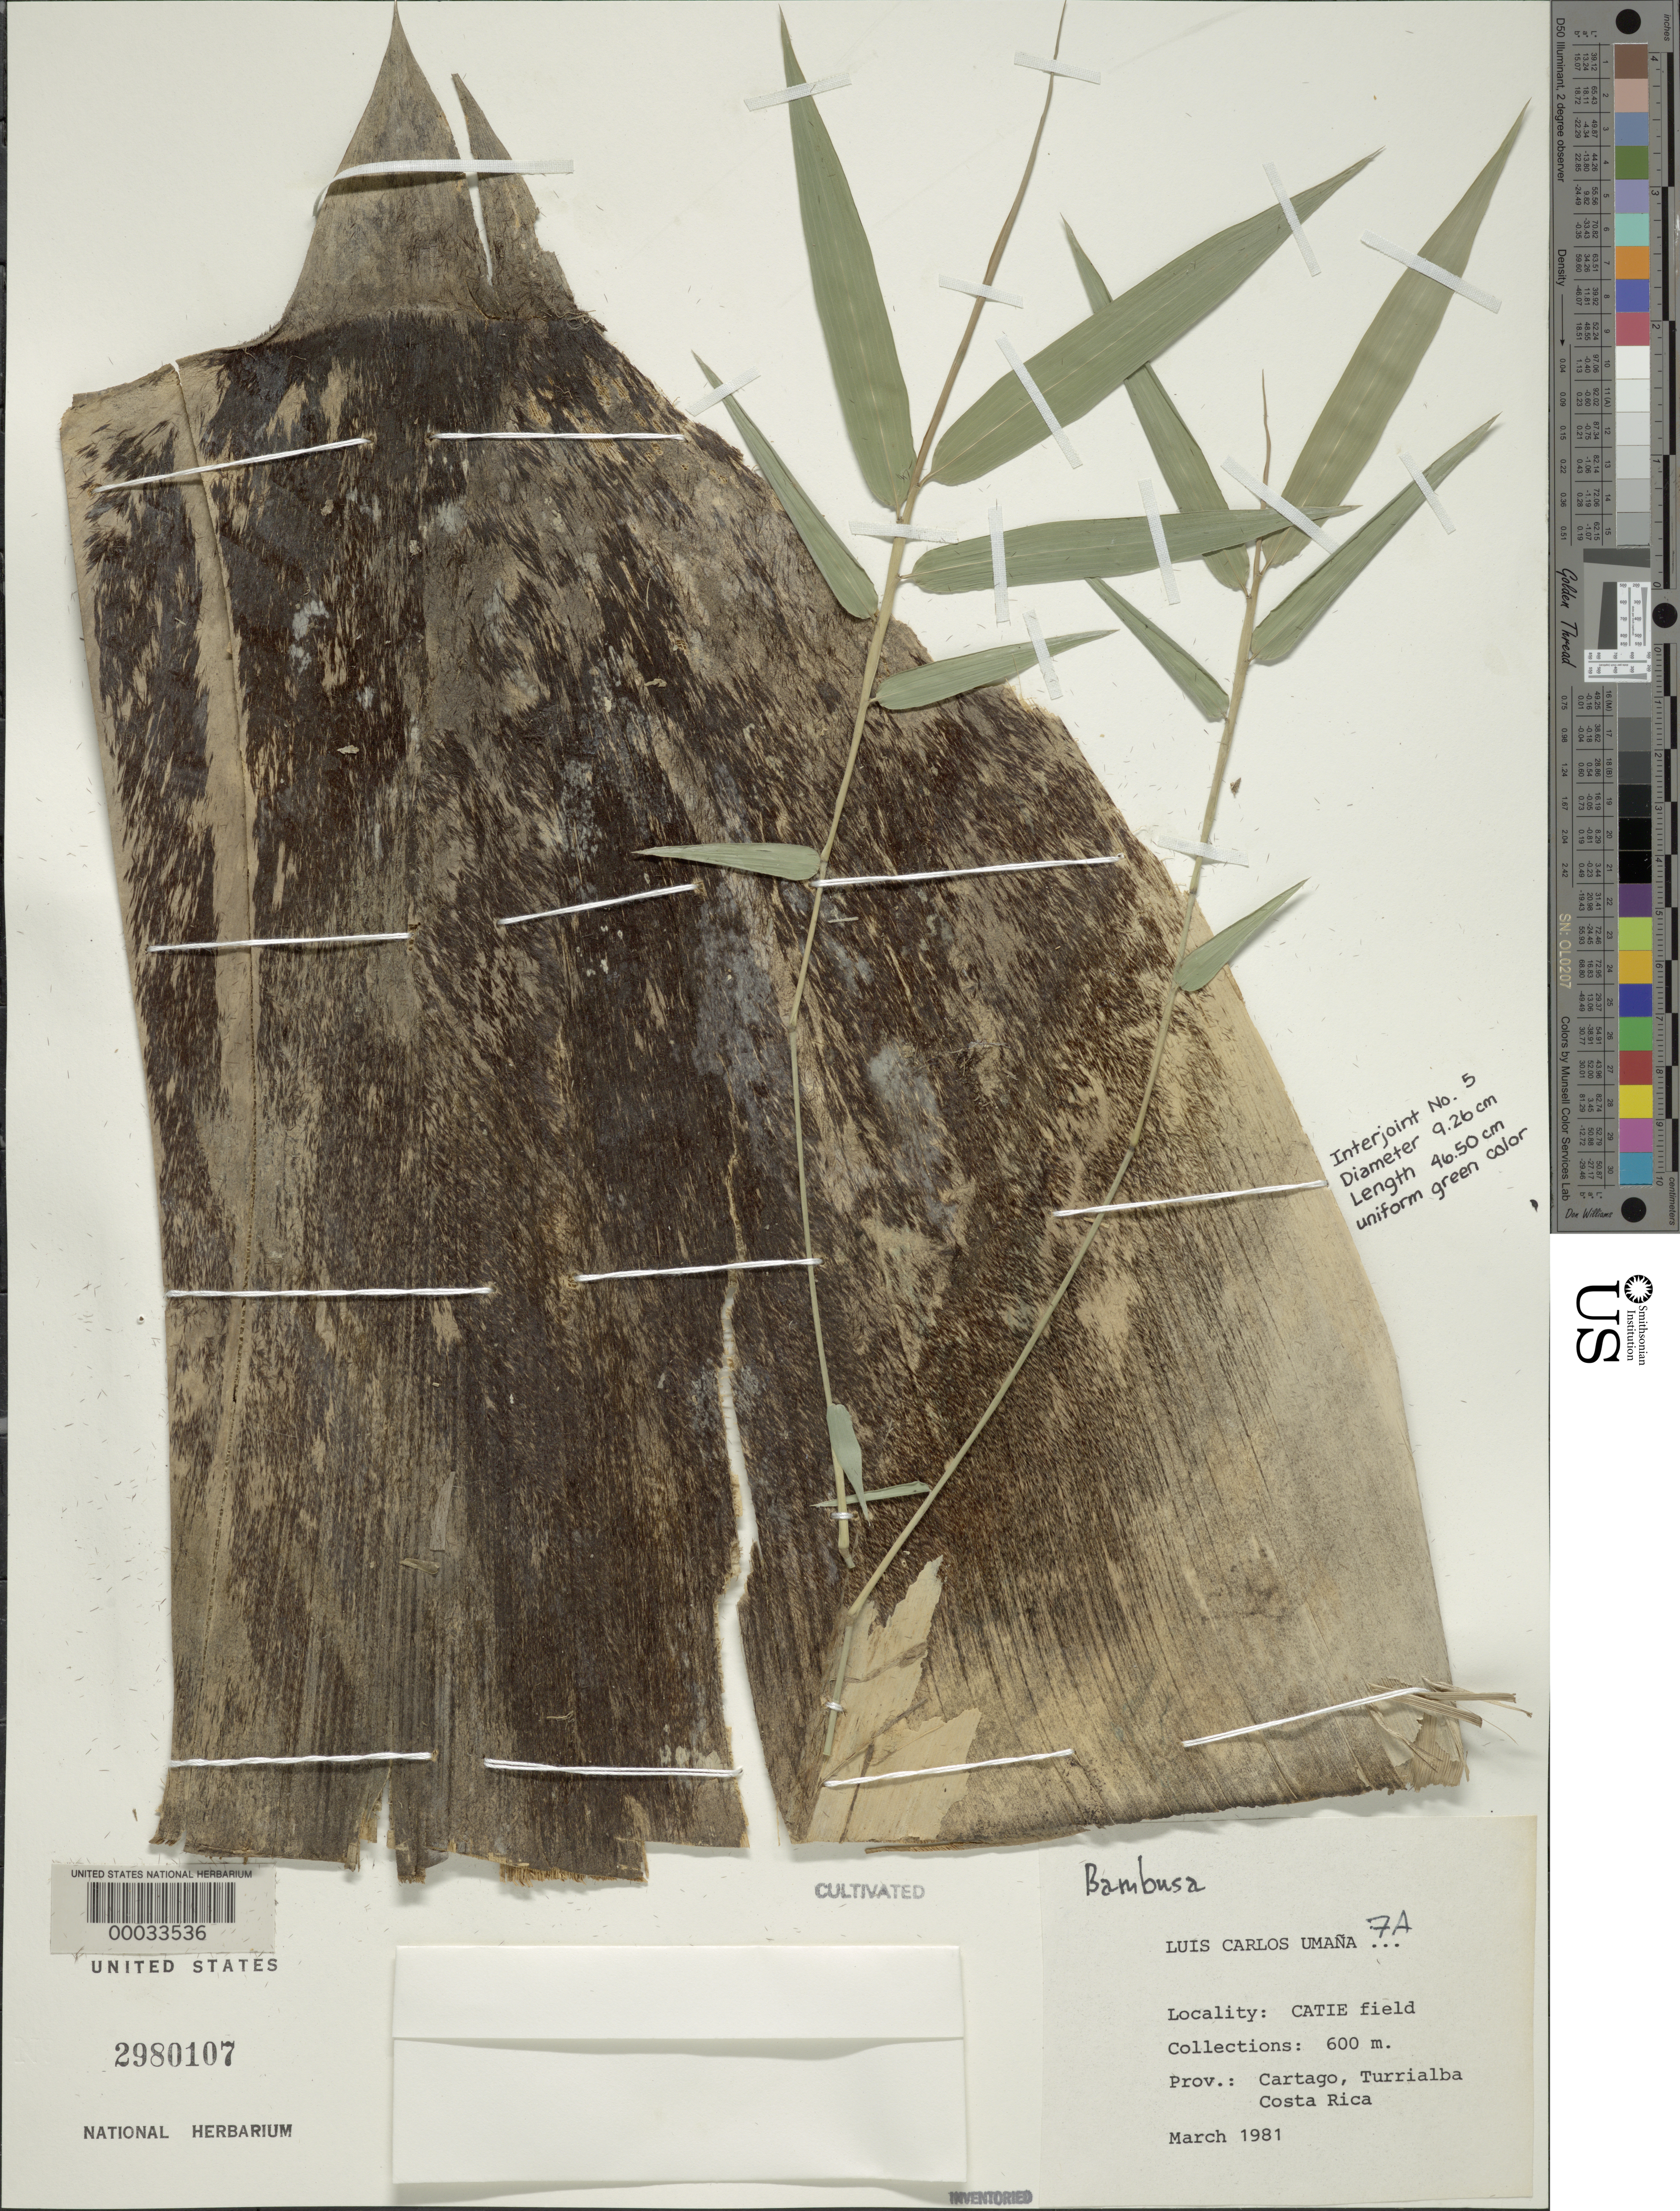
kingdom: Plantae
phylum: Tracheophyta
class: Liliopsida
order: Poales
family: Poaceae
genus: Bambusa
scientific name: Bambusa sp.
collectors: L. C. Umaña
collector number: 7 A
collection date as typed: Mar 1981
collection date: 1981-03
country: Costa Rica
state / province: Cartago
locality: Catie field, Turrialba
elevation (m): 600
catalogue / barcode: US 2980107